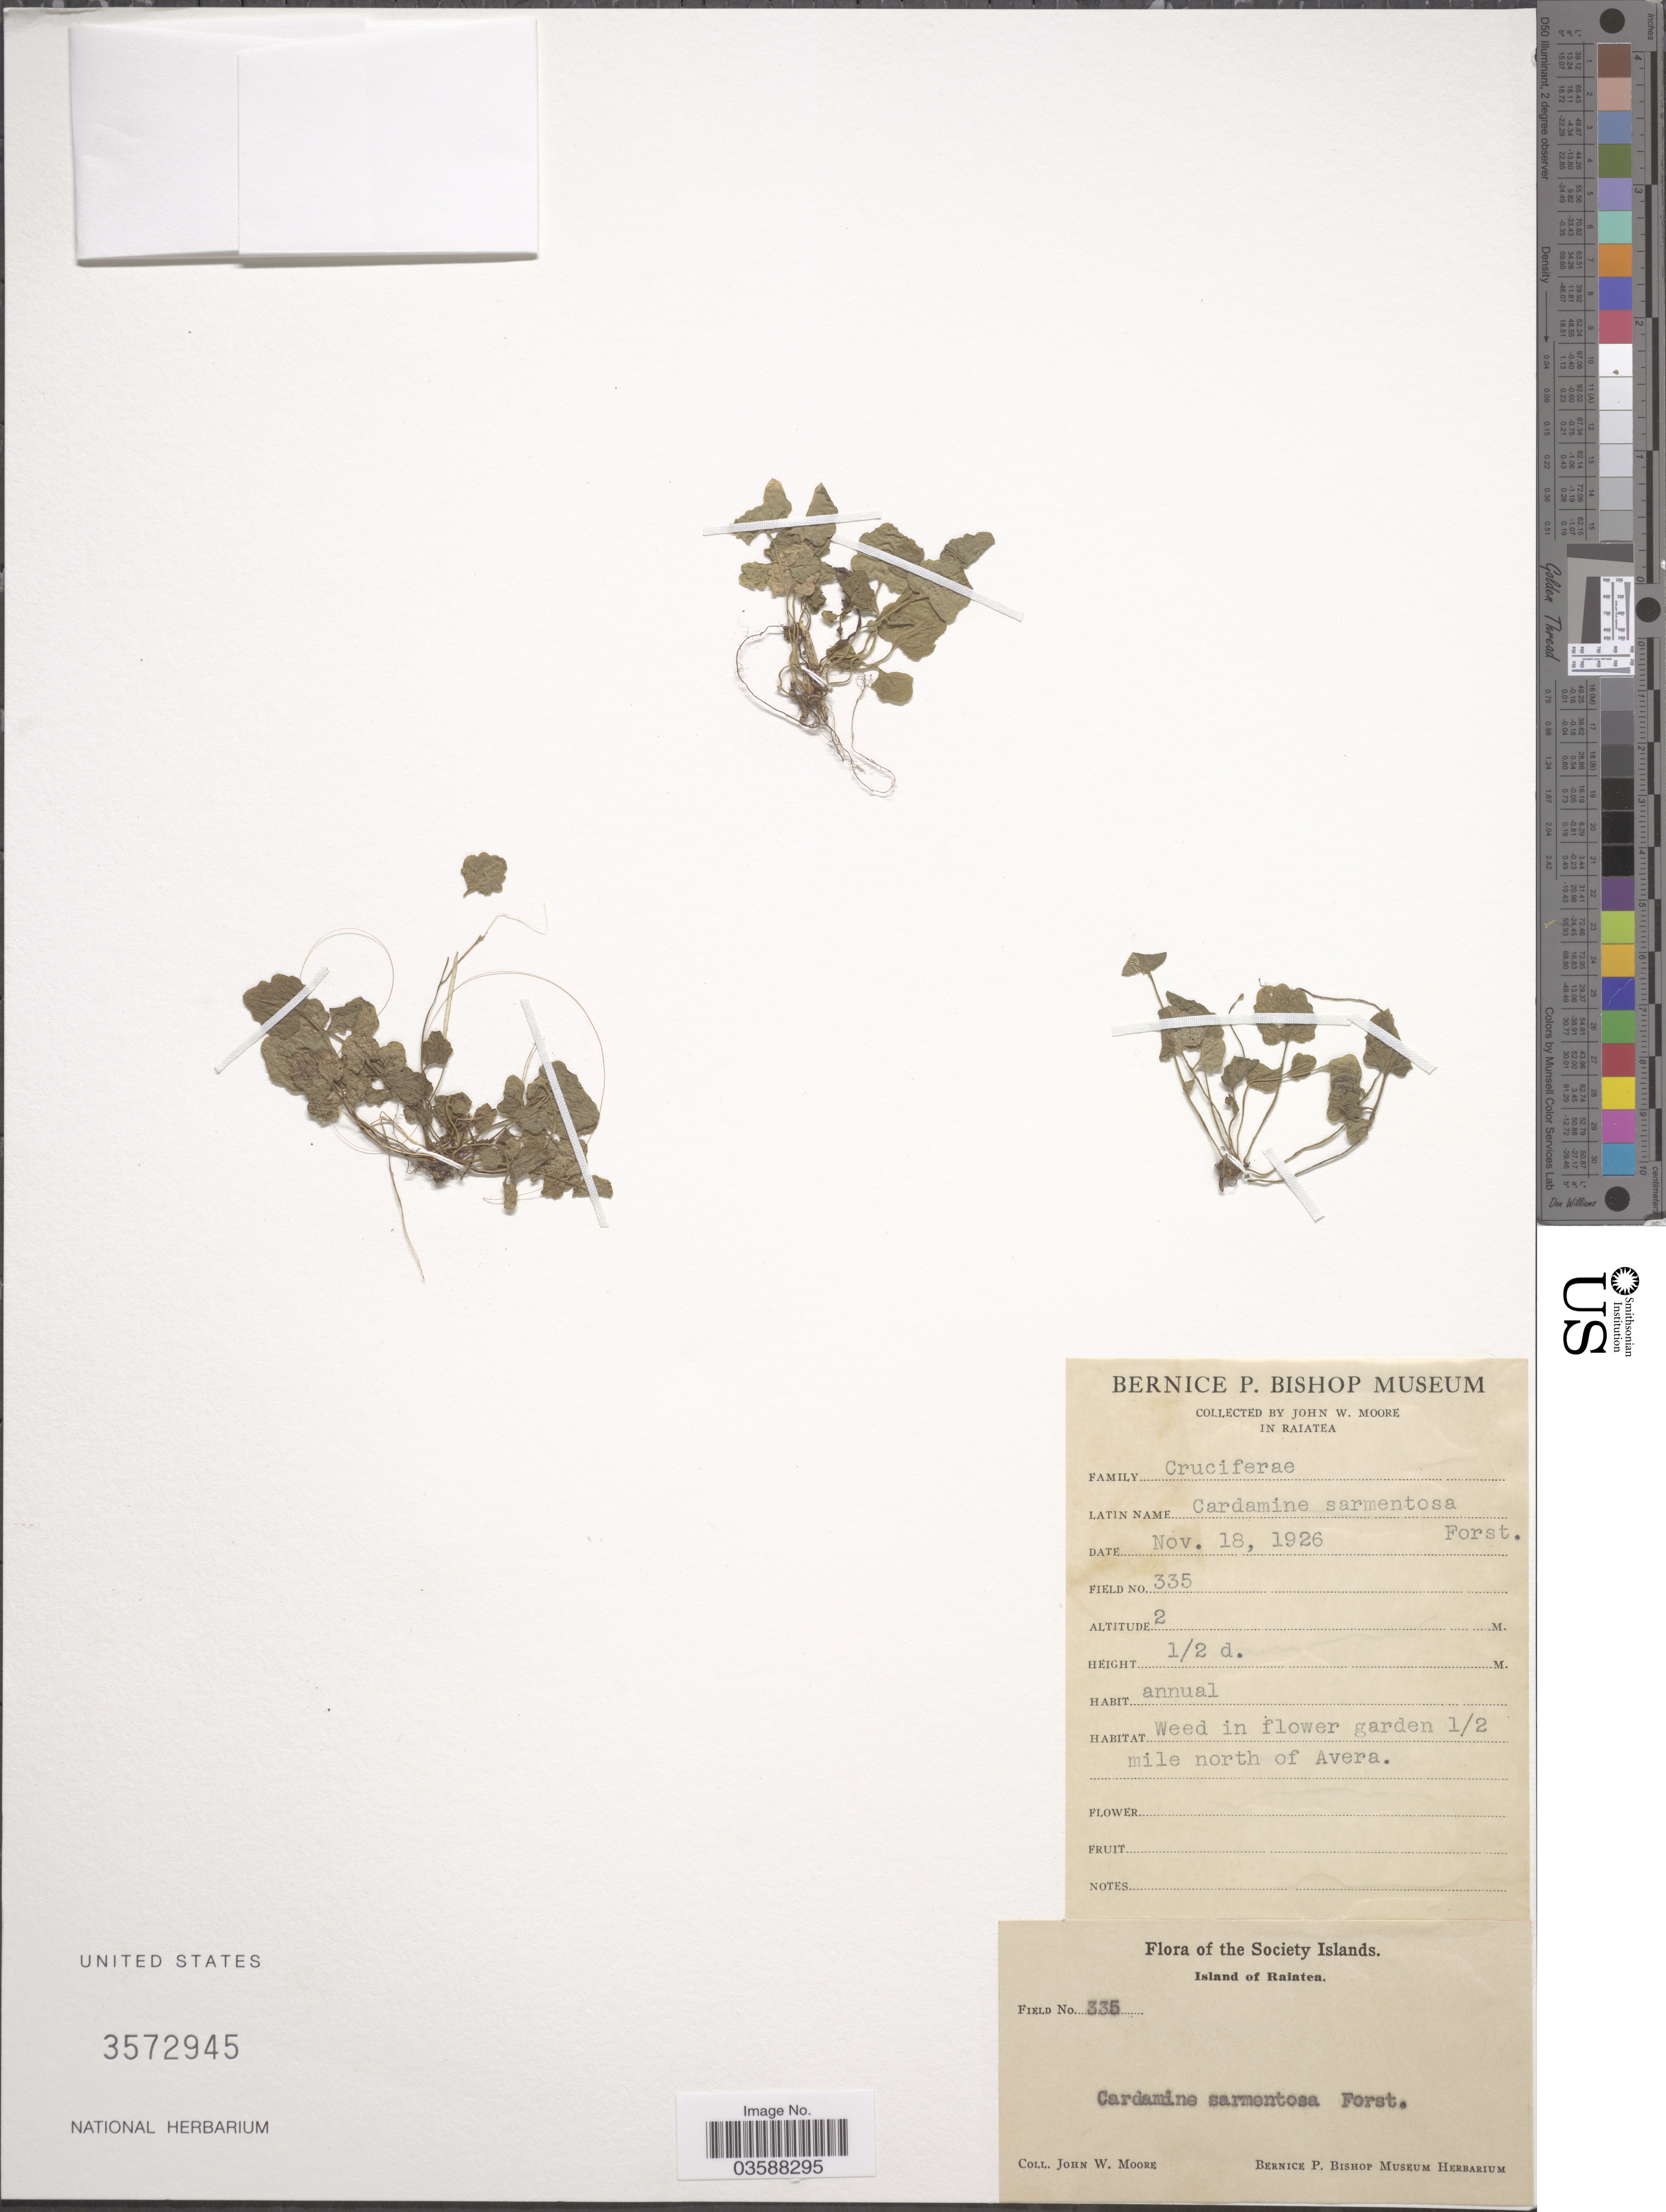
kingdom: Plantae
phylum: Tracheophyta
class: Magnoliopsida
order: Brassicales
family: Brassicaceae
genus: Rorippa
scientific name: Rorippa sarmentosa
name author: (Sol. ex G. Forst.) J.F. Macbr.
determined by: Strong, M. T., (US), Smithsonian Institution - National Museum of Natural History (UNITED STATES)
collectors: J. Moore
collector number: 335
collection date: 1926-11-18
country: French Polynesia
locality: Weed in flower garden 1/2 mile north of Avera. The Society Islands. Island of Raiatea.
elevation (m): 2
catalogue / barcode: US 3572945